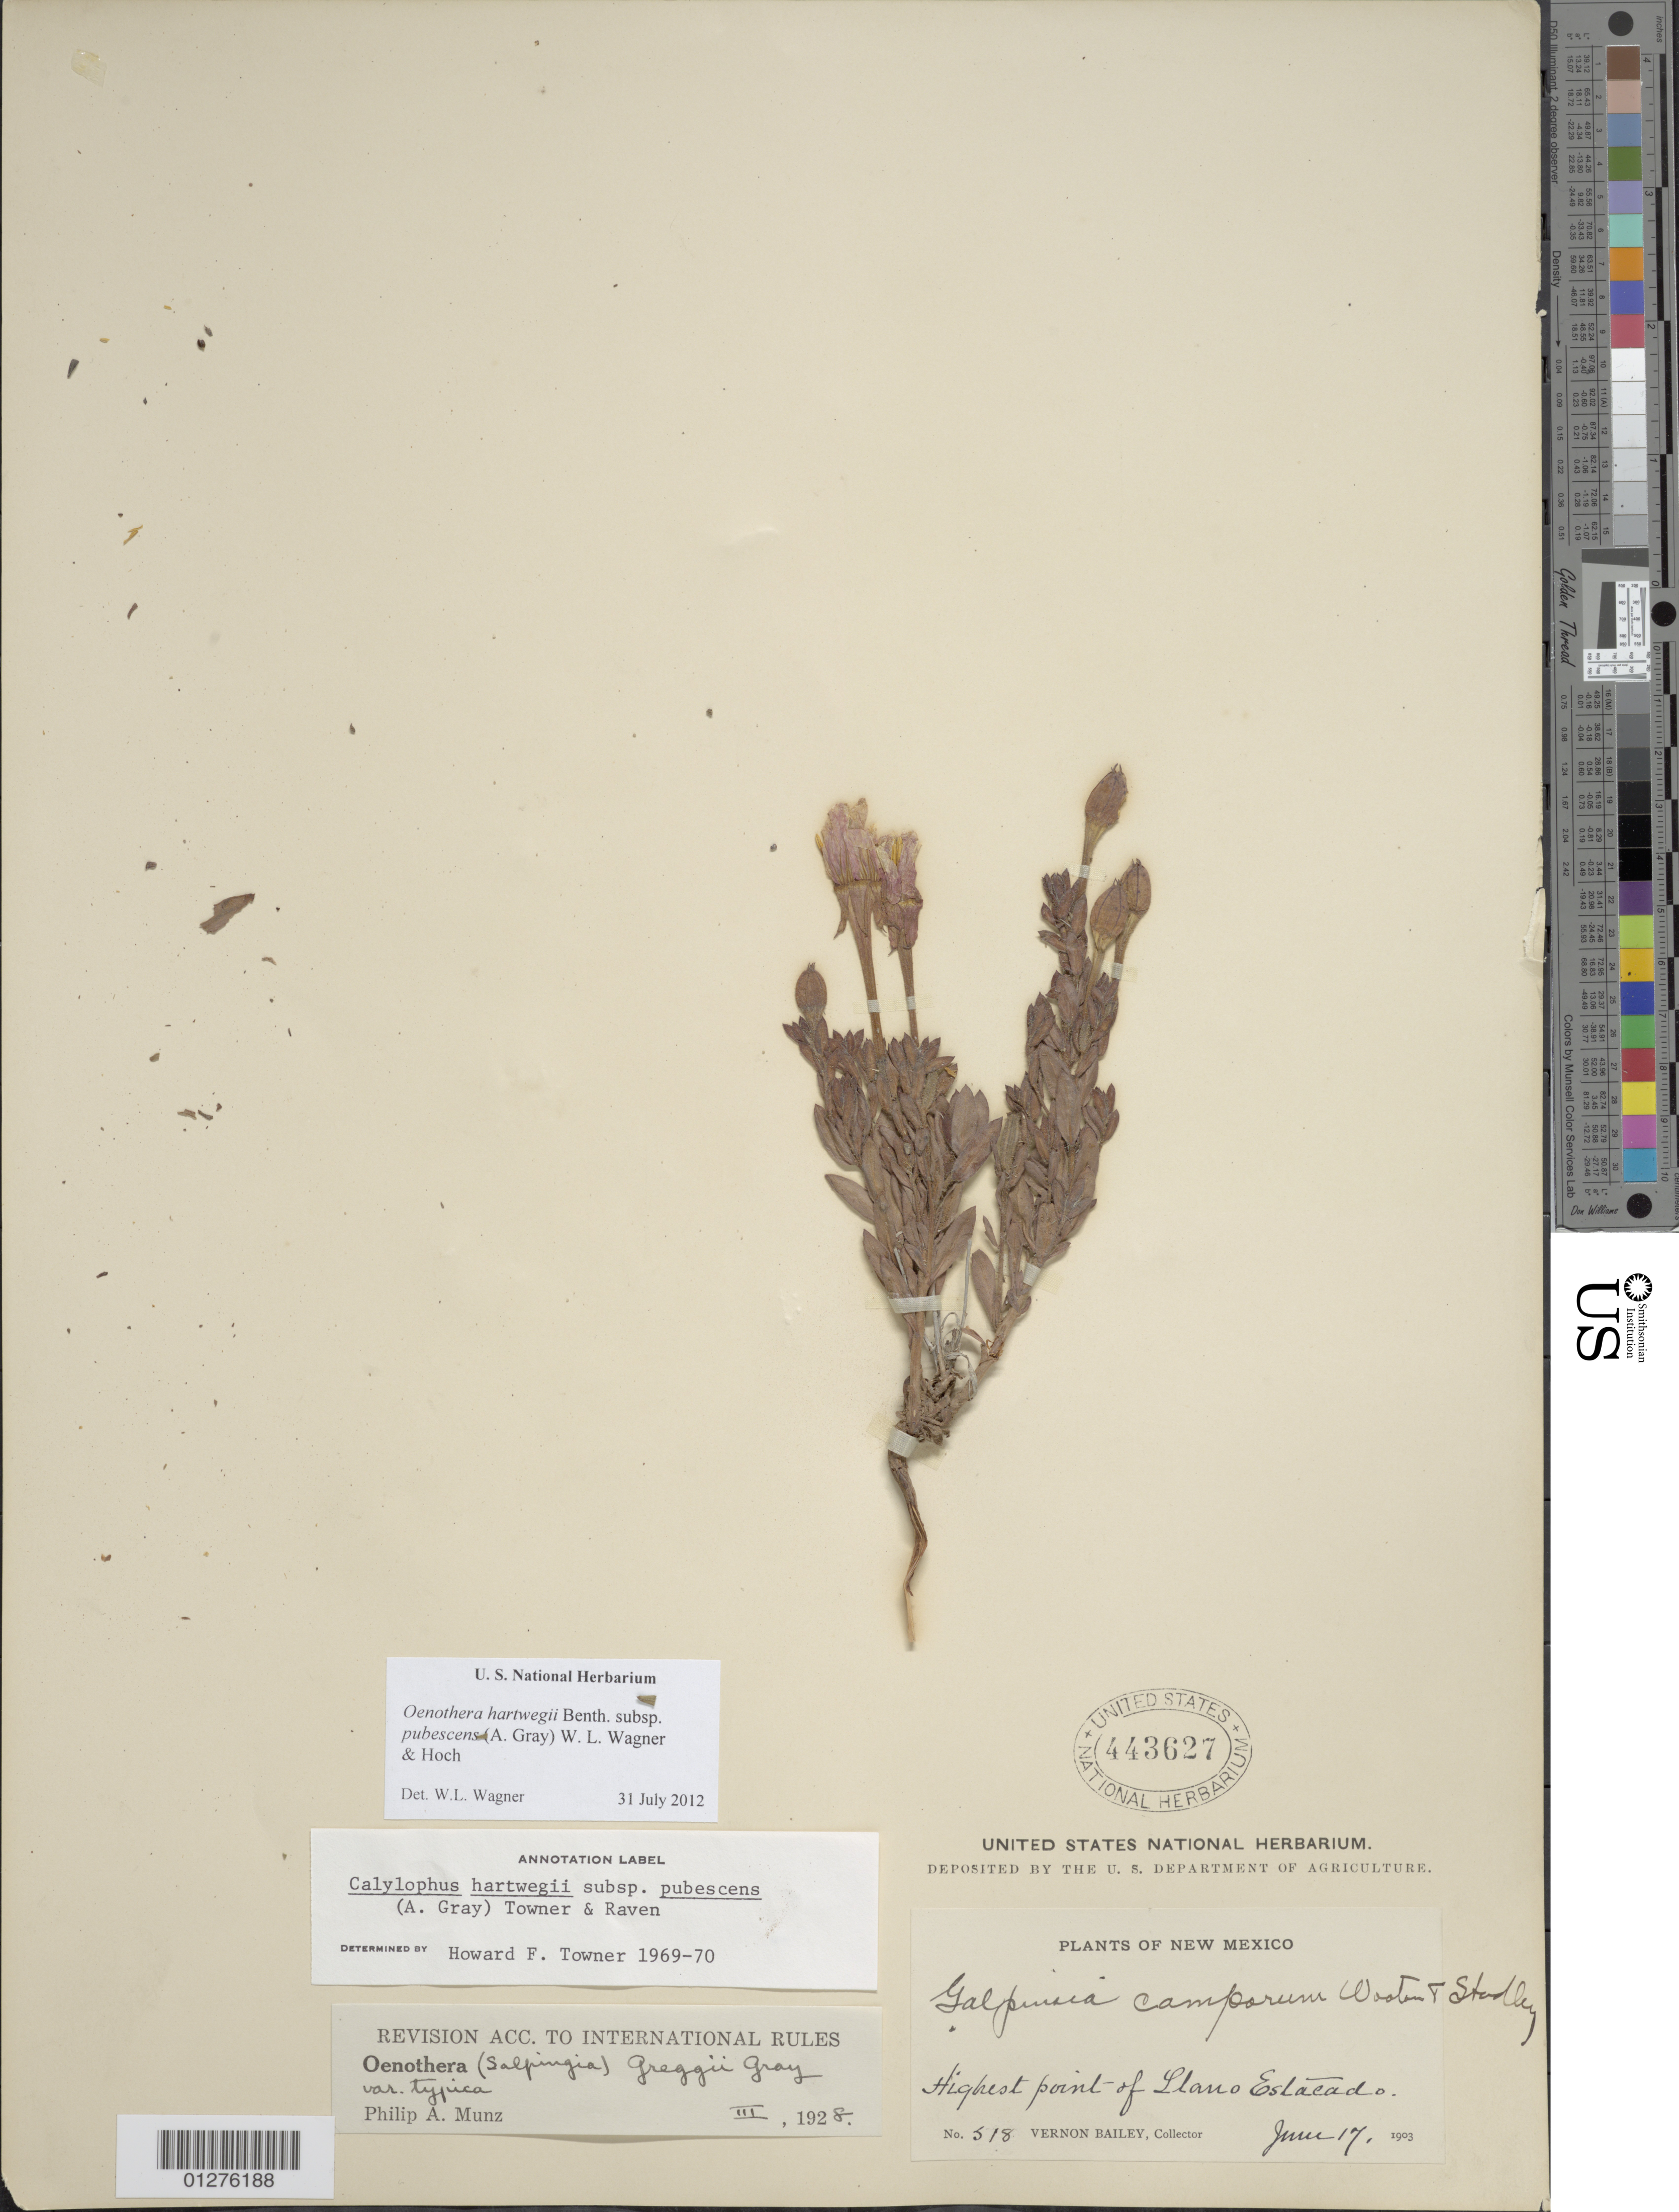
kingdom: Plantae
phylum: Tracheophyta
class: Magnoliopsida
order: Myrtales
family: Onagraceae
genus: Oenothera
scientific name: Oenothera hartwegii subsp. pubescens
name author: (A. Gray) W.L. Wagner & Hoch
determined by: Wagner, W. L., (BOT), Smithsonian Institution - National Museum of Natural History (UNITED STATES)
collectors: V. O. Bailey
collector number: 518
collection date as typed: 17 Jun 1903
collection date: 1903-06-17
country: United States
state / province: New Mexico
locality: Highest point of Llano Estacado.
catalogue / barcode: US 443627